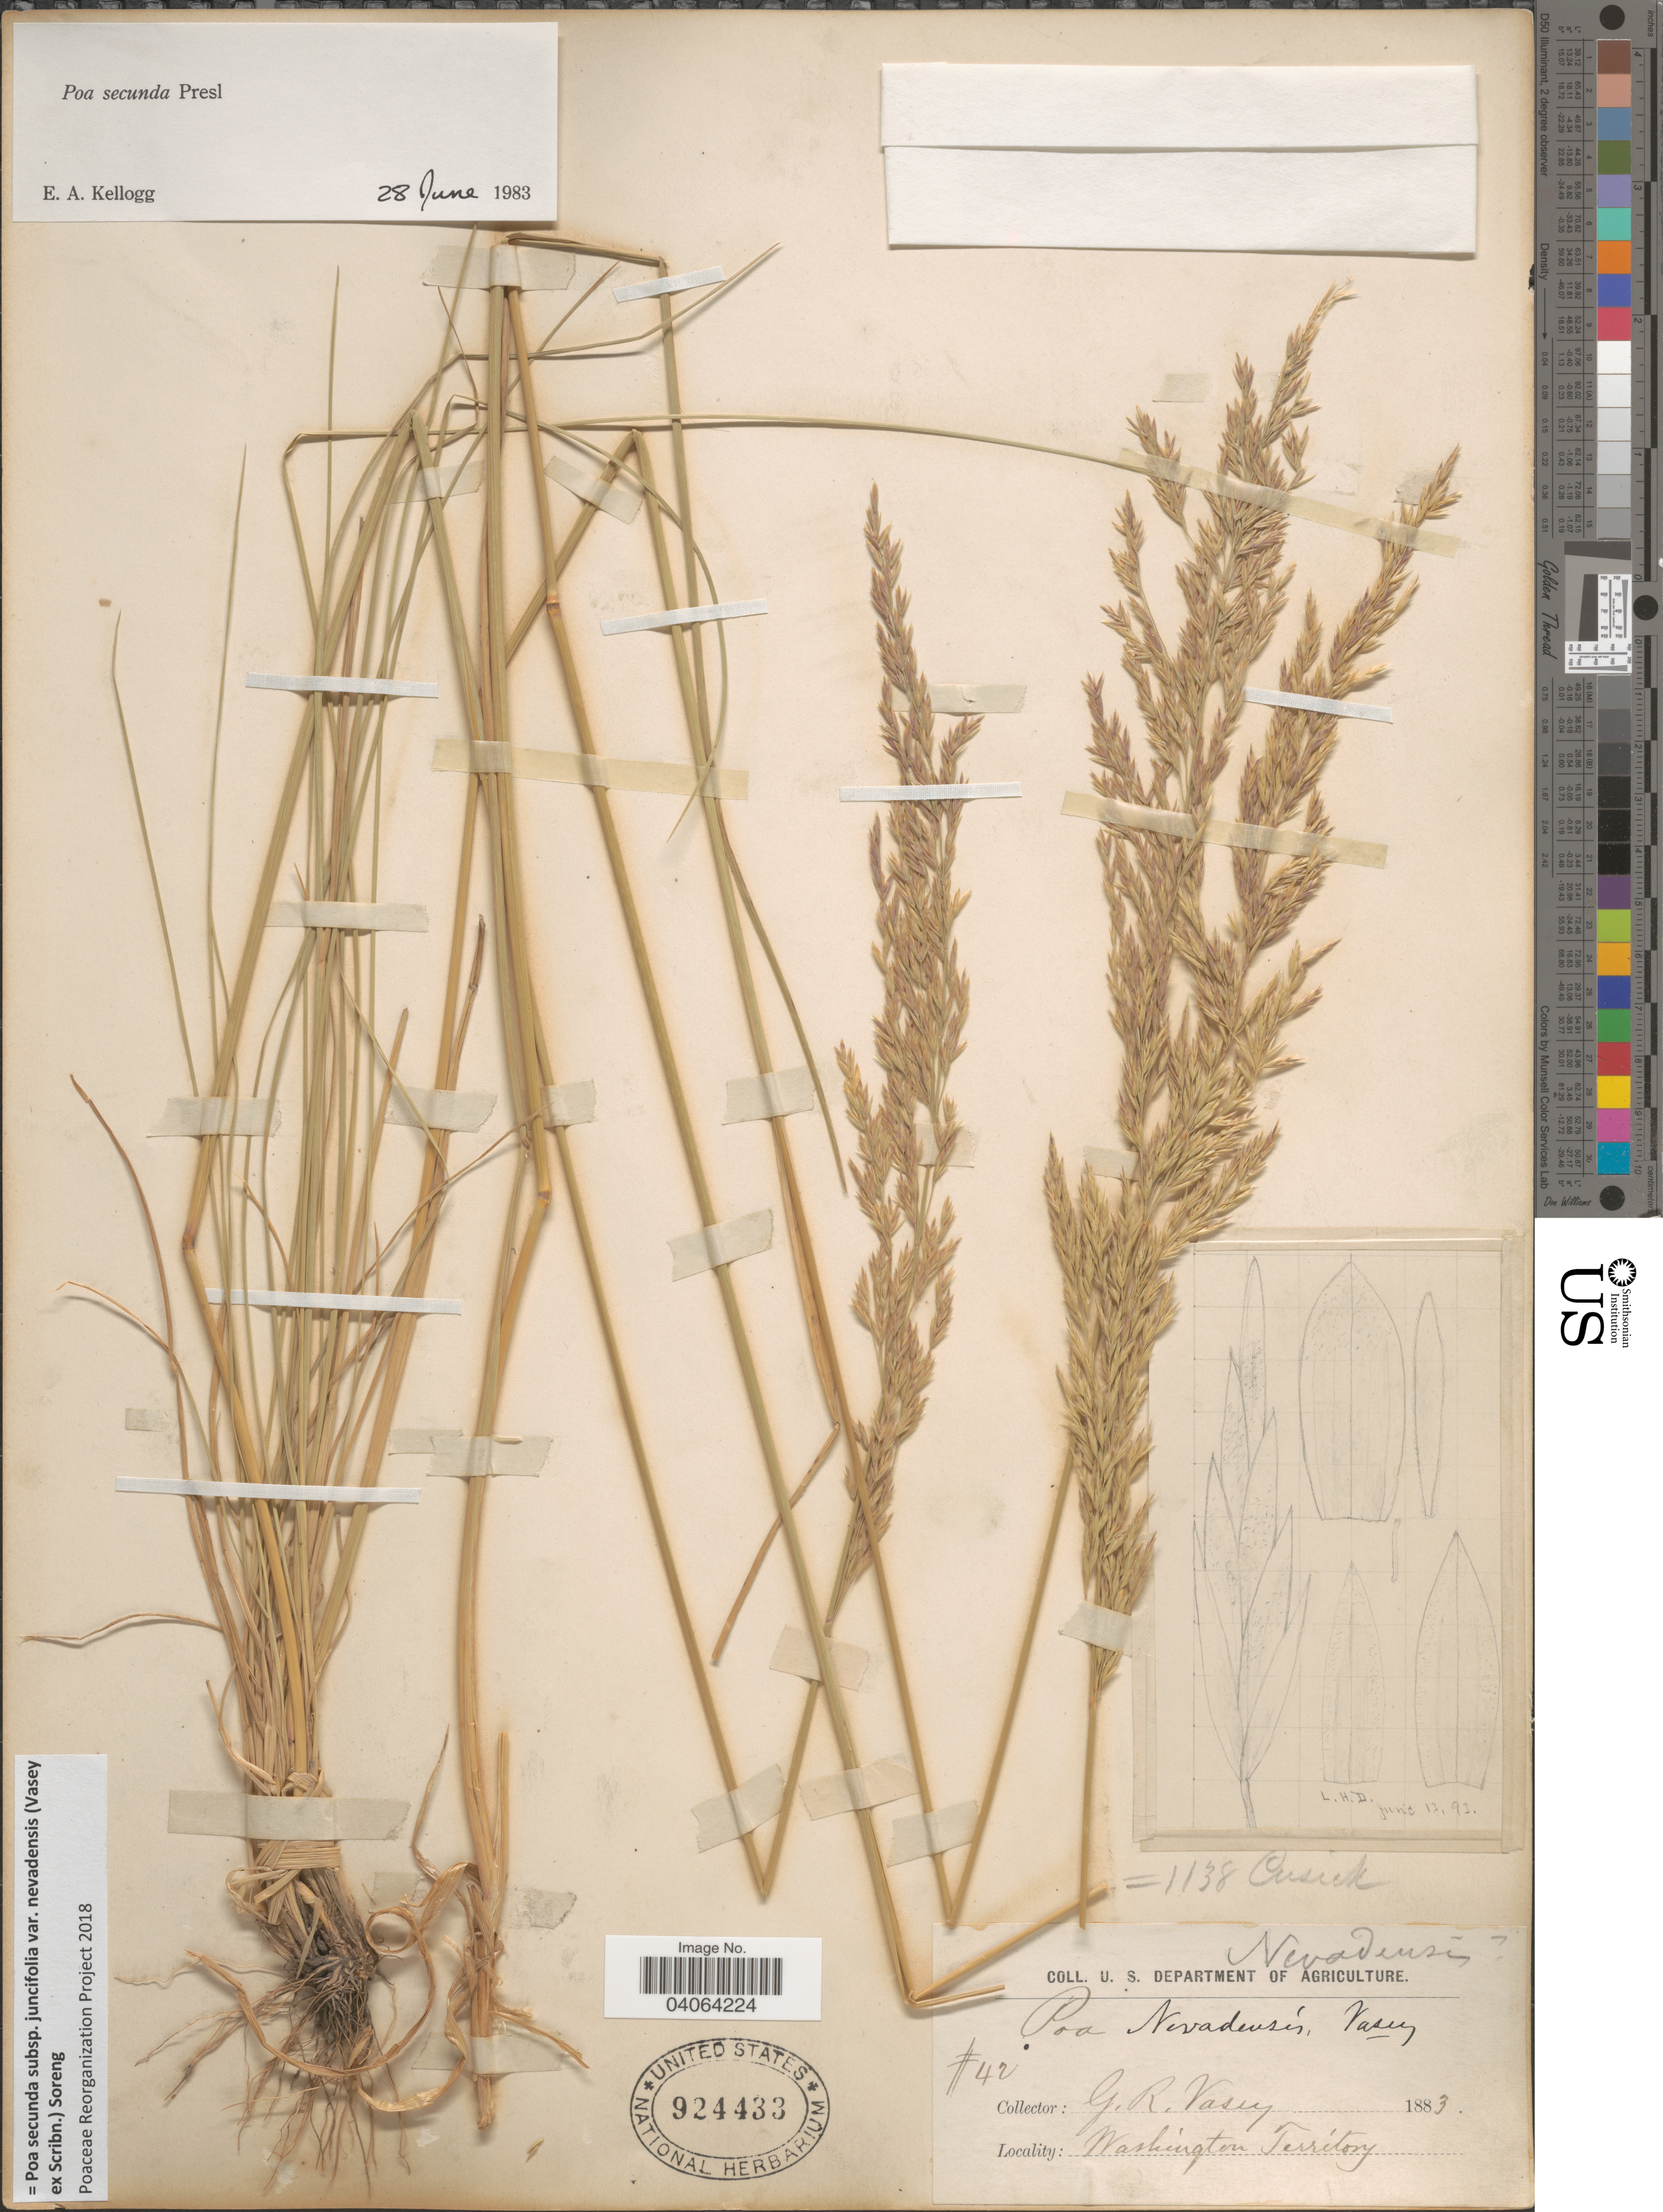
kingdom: Plantae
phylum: Tracheophyta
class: Liliopsida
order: Poales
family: Poaceae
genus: Poa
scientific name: Poa secunda subsp. juncifolia var. nevadensis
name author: (Vasey ex Scribn.) Soreng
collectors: G. R. Vasey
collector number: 42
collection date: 1883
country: United States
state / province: Washington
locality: Washington Territory.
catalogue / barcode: US 924433